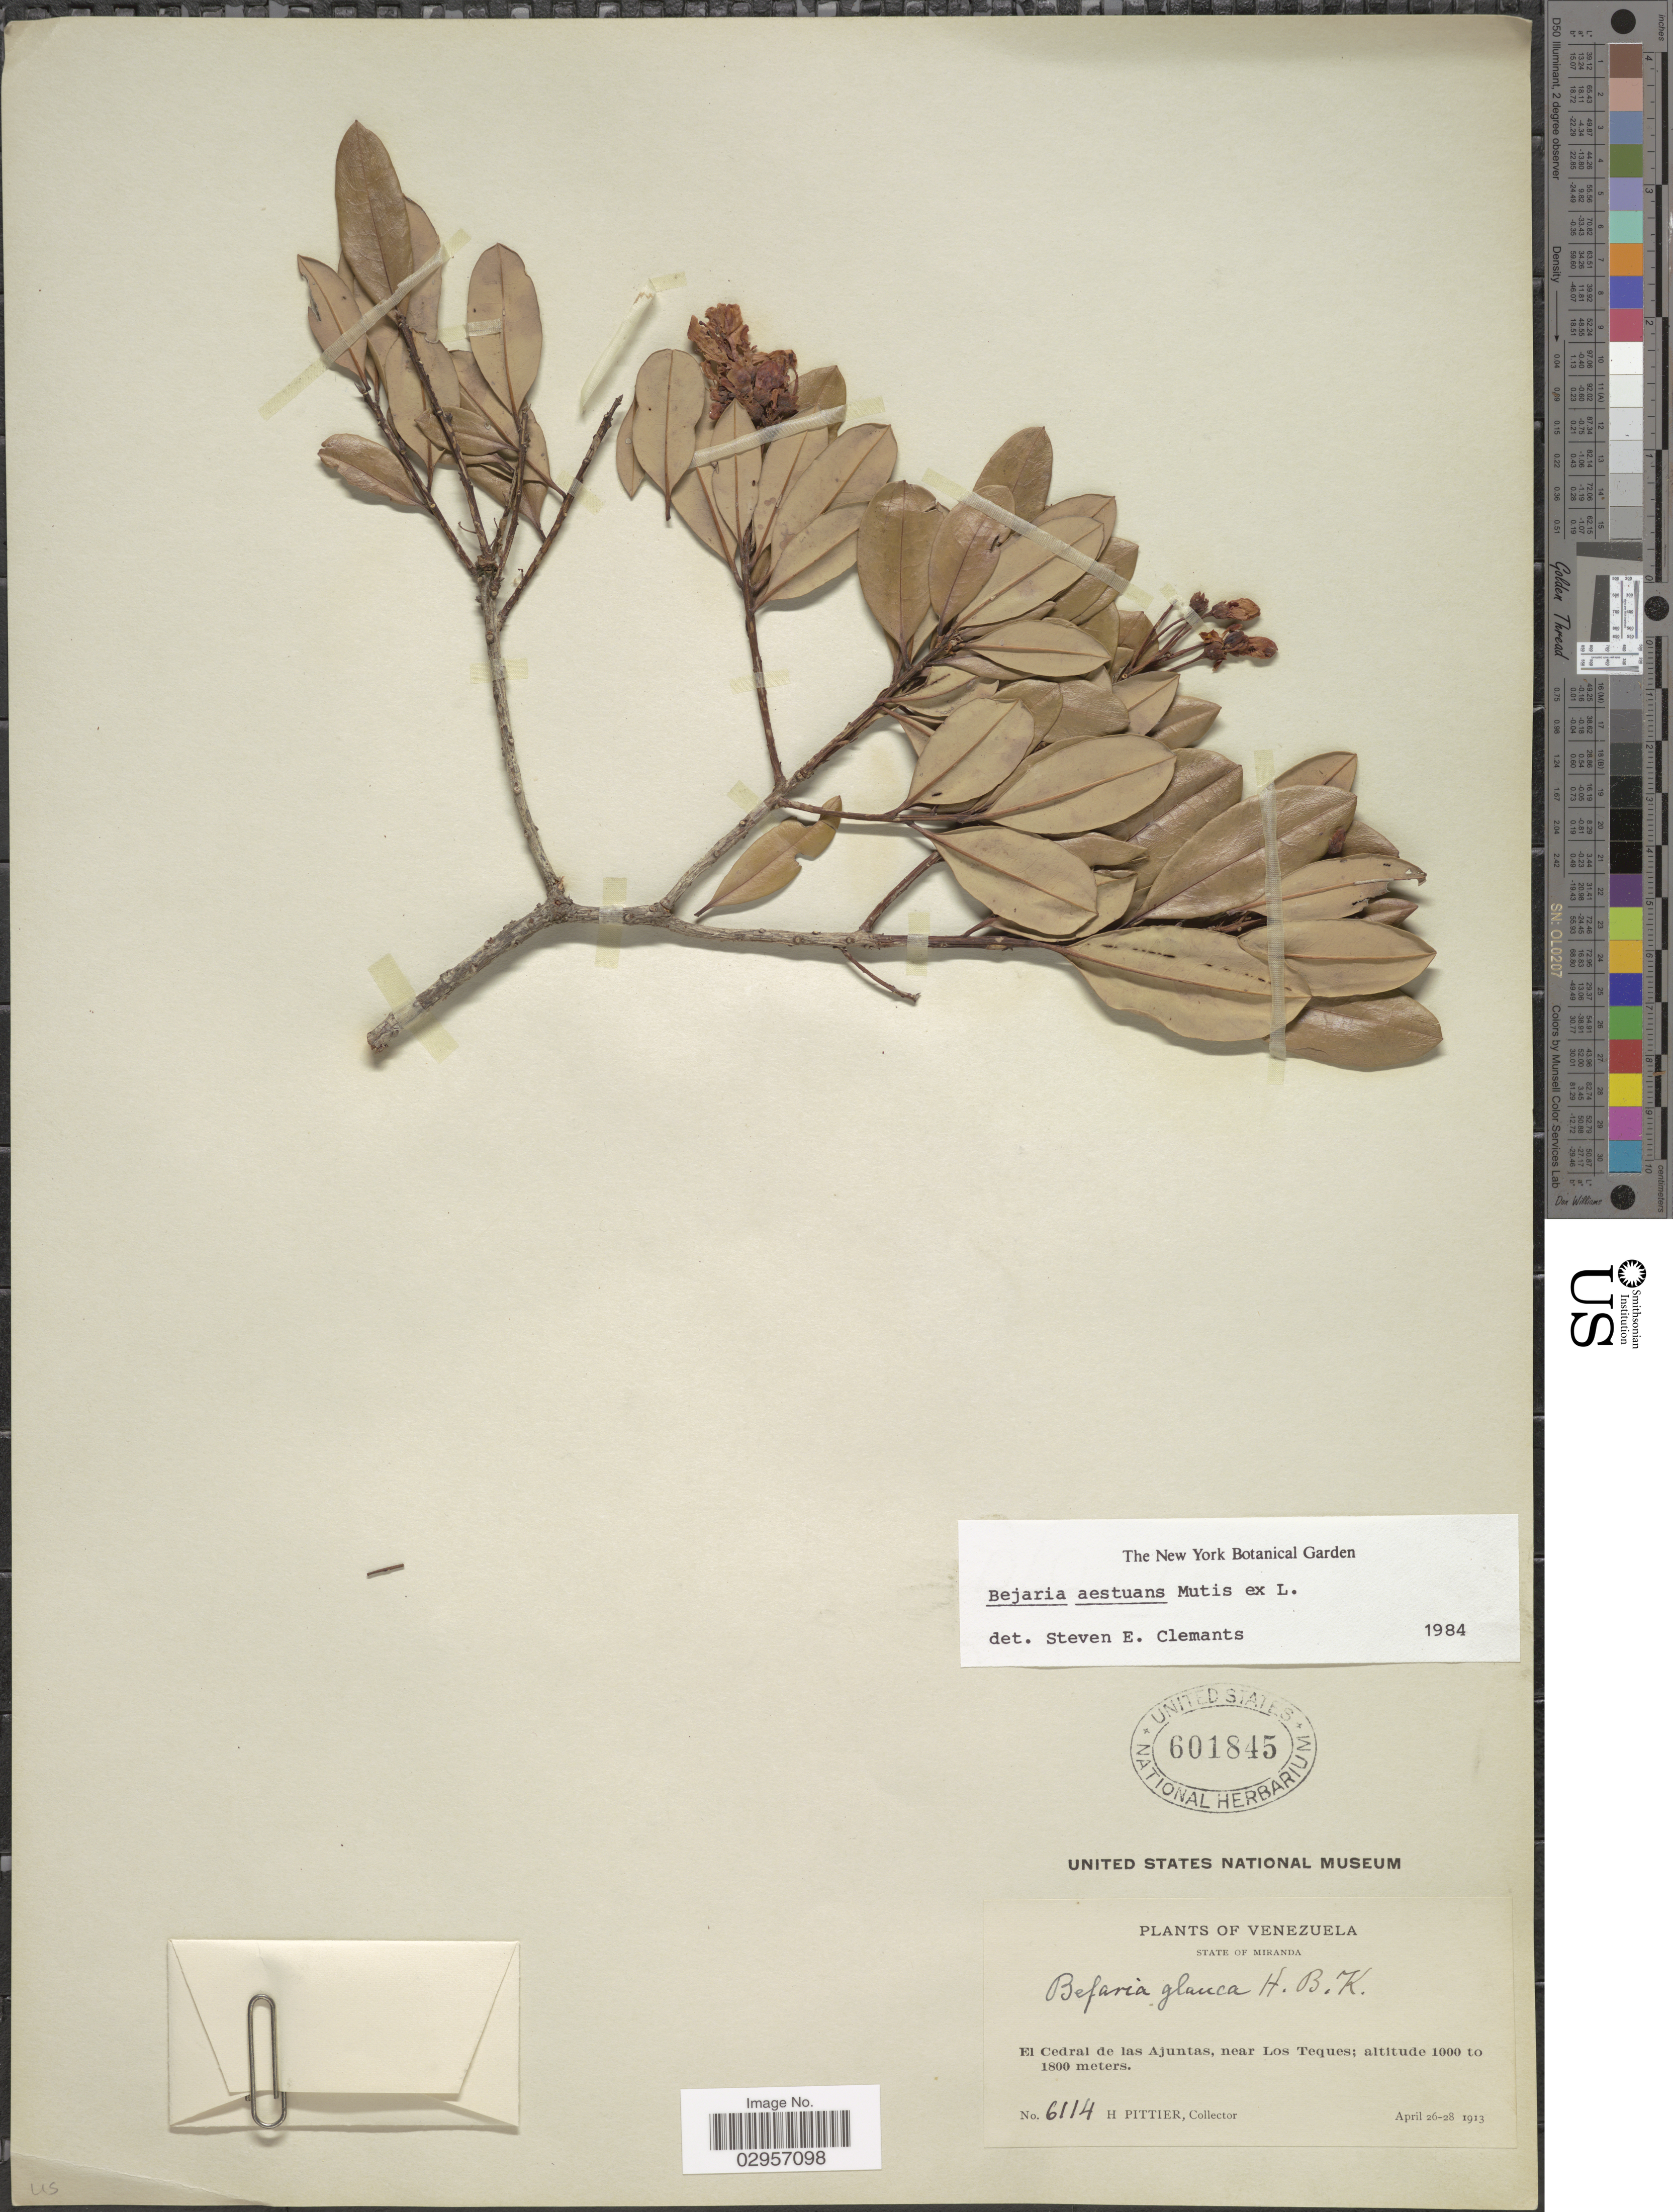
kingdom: Plantae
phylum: Tracheophyta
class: Magnoliopsida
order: Ericales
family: Ericaceae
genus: Befaria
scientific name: Befaria aestuans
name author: Mutis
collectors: H. F. Pittier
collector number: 6114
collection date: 1913-04-26/1913-04-28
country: Venezuela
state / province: Miranda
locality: State of Miranda. El Cedral de las Ajuntas, near Los Teques.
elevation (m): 1000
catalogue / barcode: US 601845